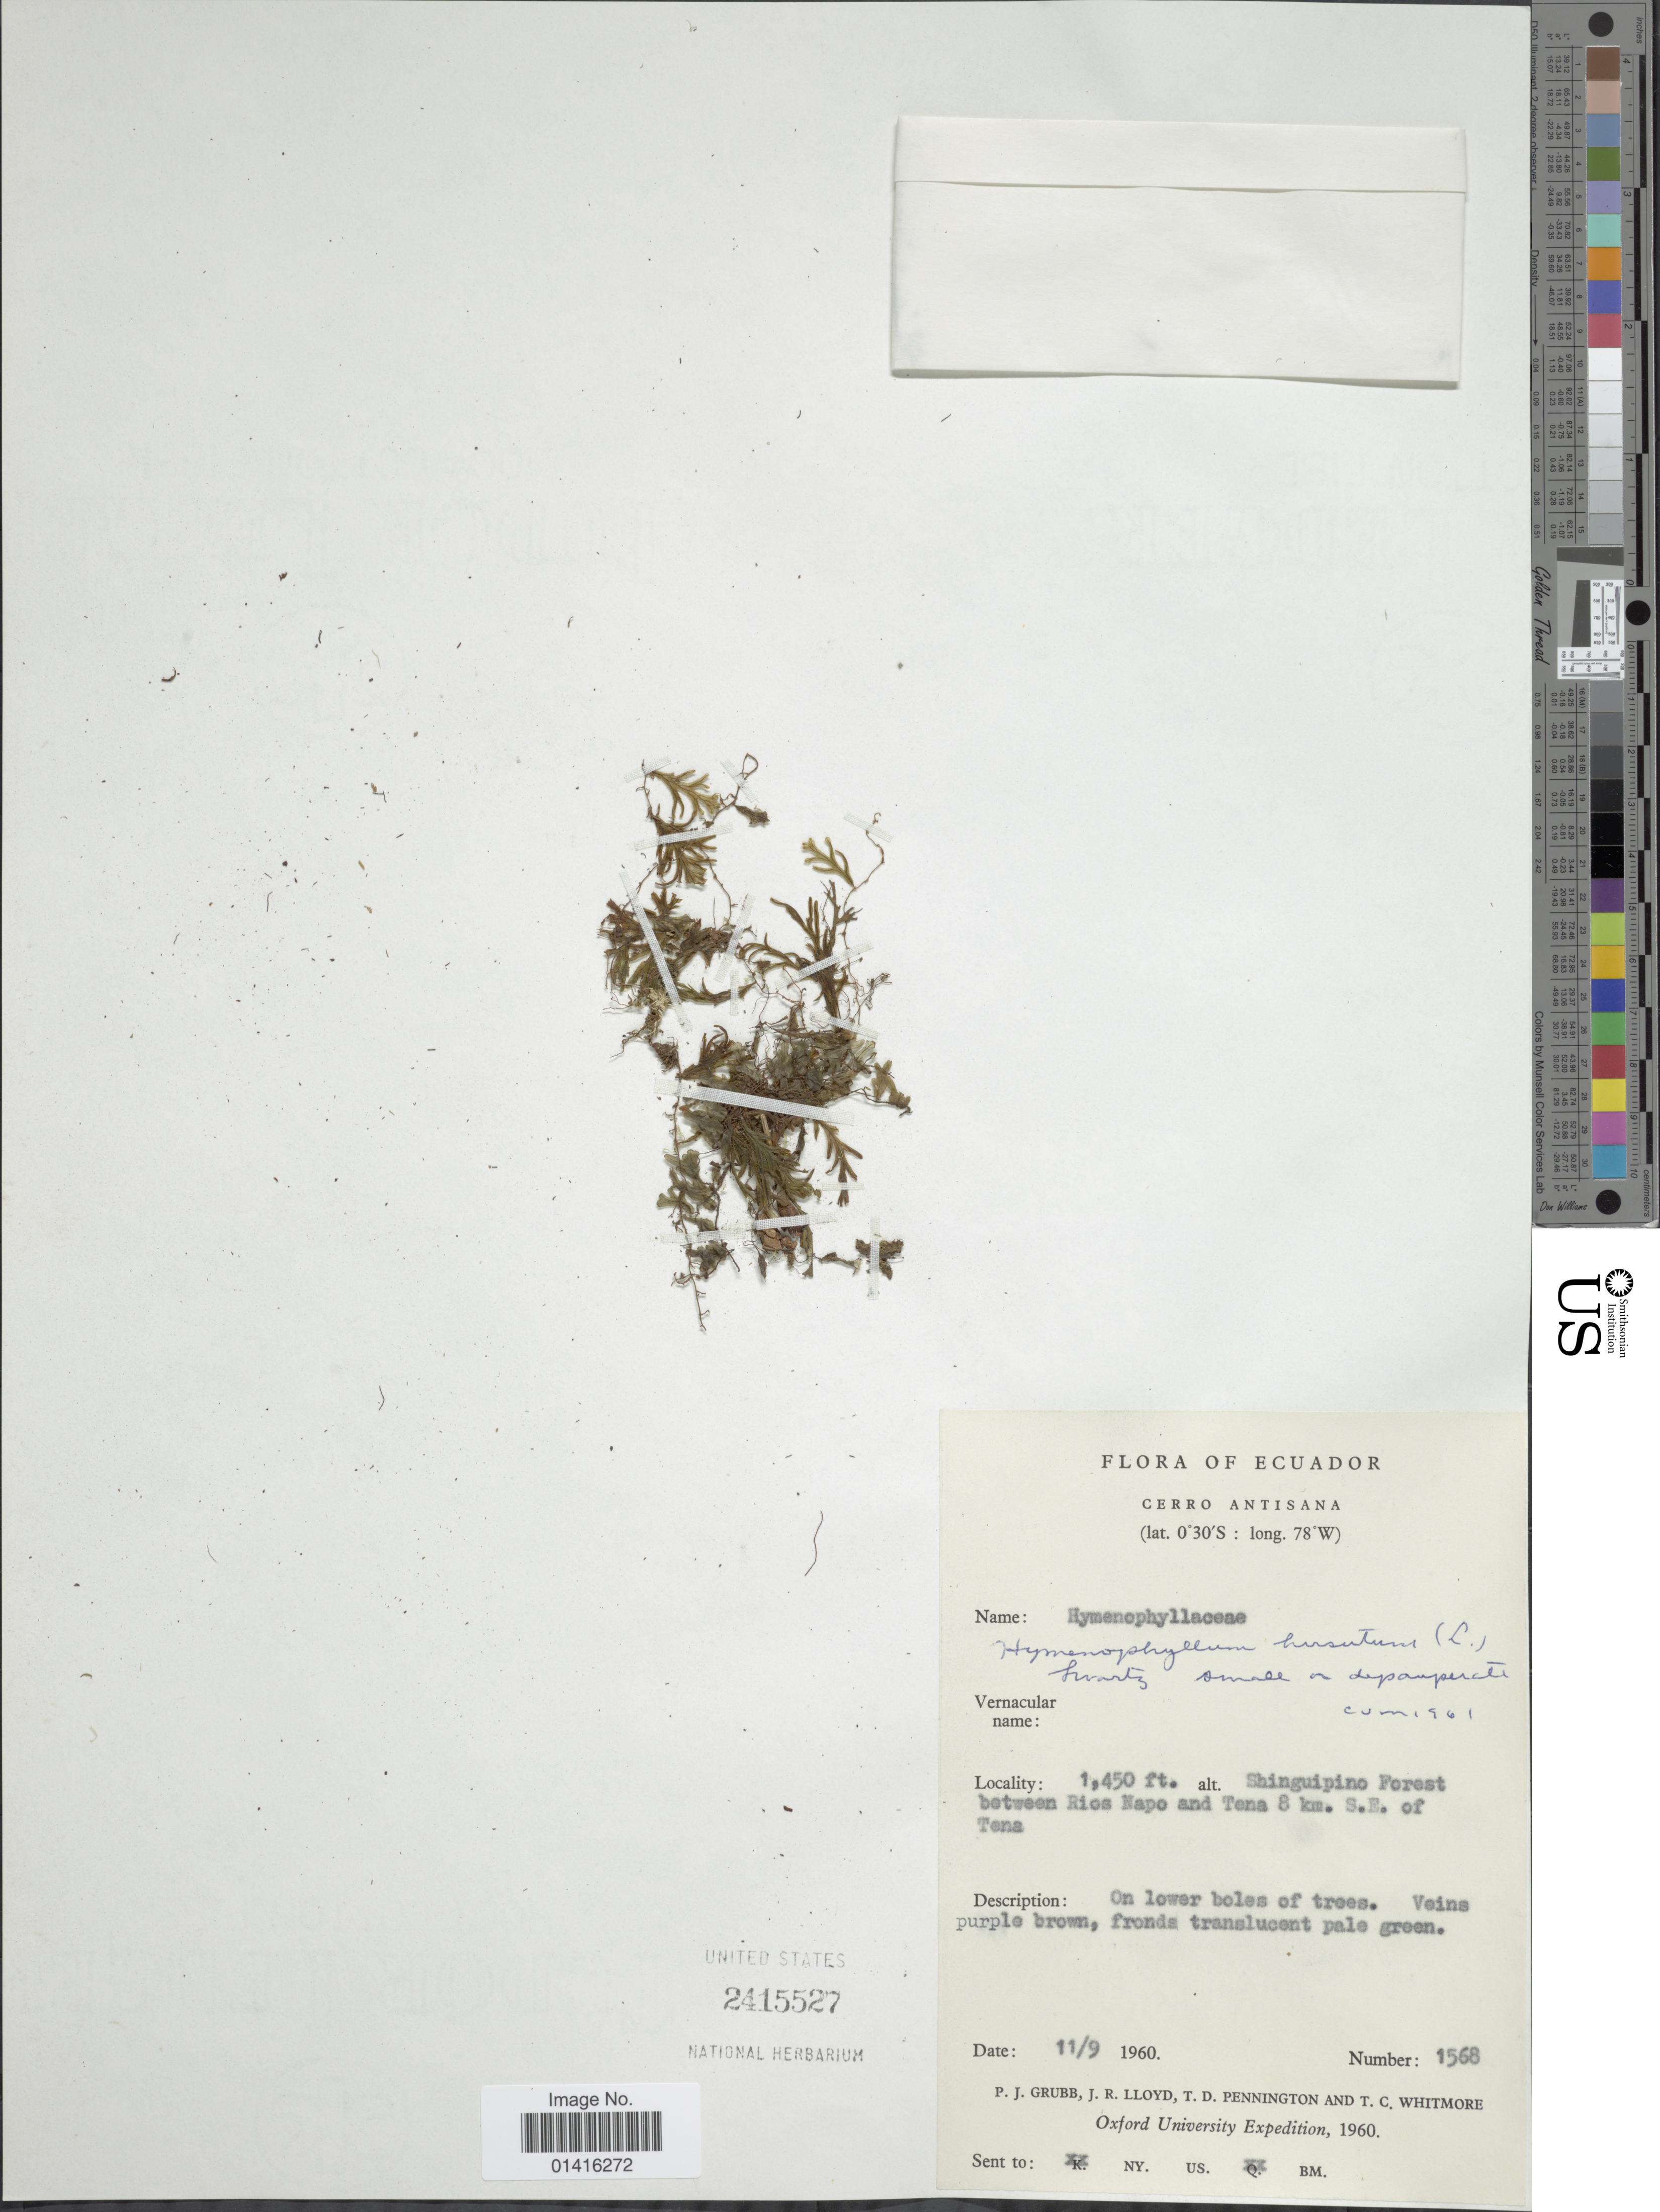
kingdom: Plantae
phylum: Tracheophyta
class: Polypodiopsida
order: Hymenophyllales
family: Hymenophyllaceae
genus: Hymenophyllum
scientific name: Hymenophyllum hirsutum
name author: (L.) Sw.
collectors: P. J. Grubb, J. R. Lloyd, T. D. Pennington & T. C. Whitmore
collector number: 1568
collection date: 1960-09-11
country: Ecuador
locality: Cerro Antisana, Shinguipino Forest between Rios Napo and Tena 8 km. S.E. of Tena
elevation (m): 442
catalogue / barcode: US 2415527